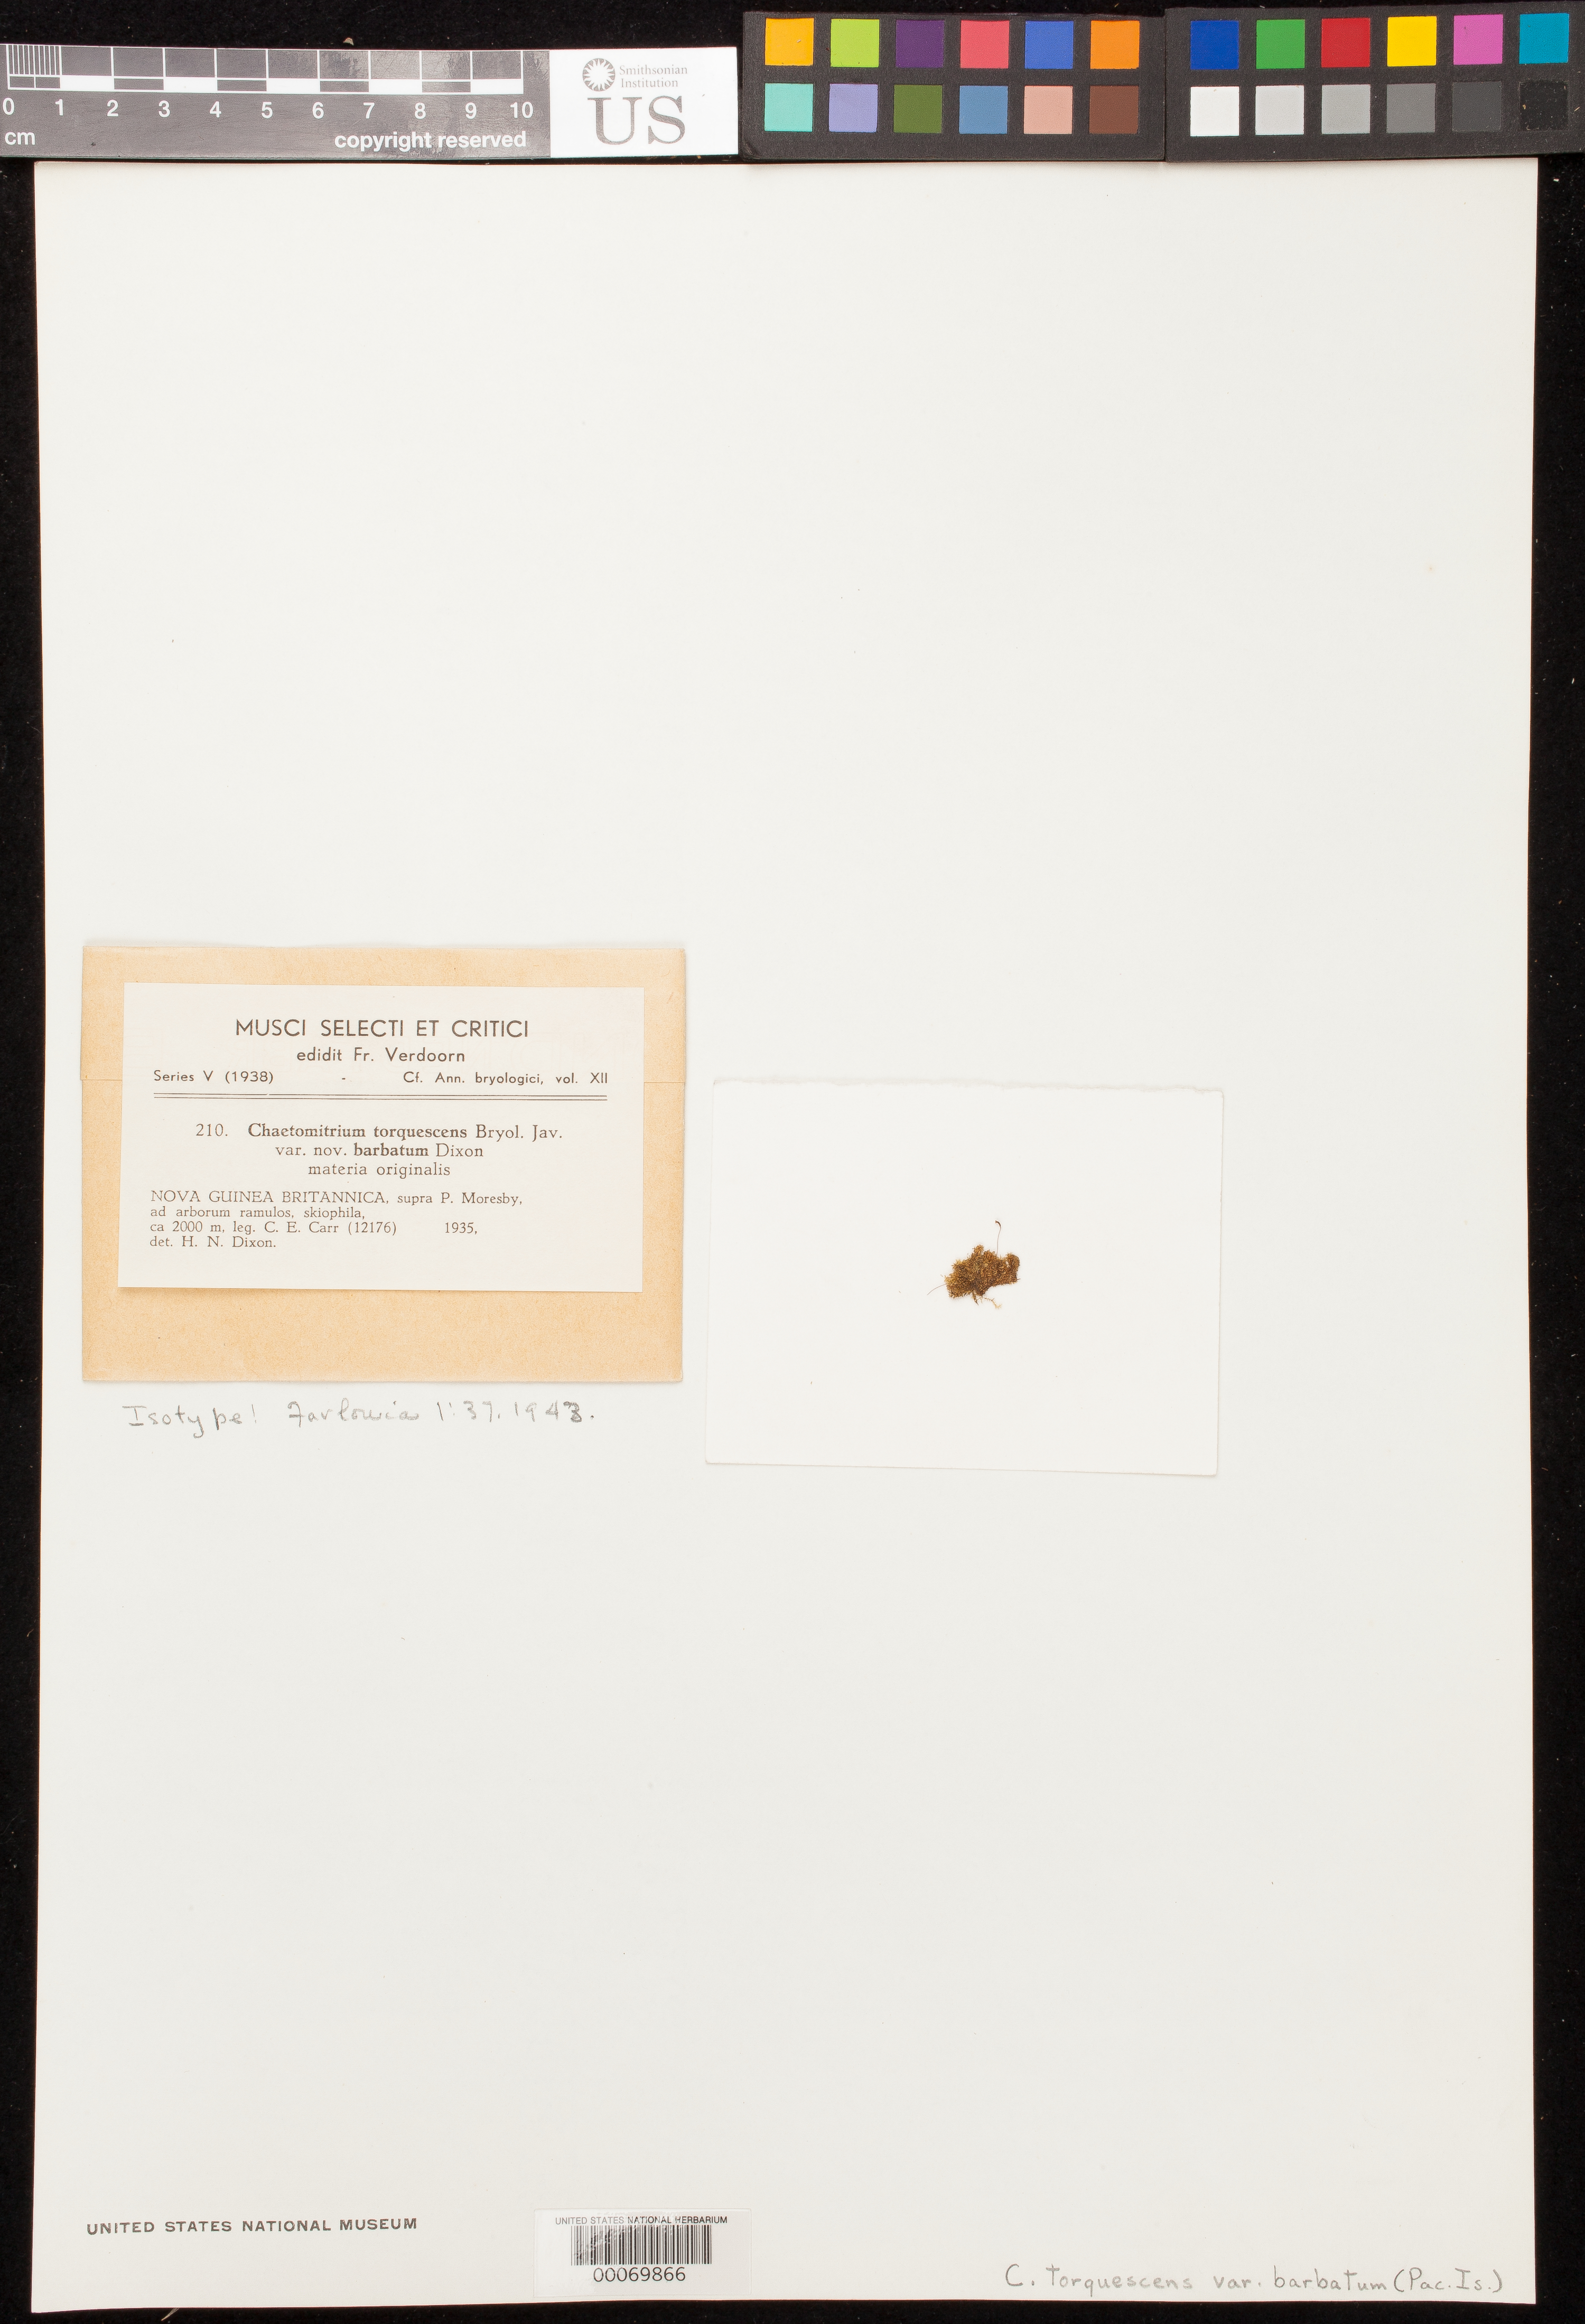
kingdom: Plantae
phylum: Bryophyta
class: Bryopsida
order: Hookeriales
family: Hookeriaceae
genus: Chaetomitrium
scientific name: Chaetomitrium torquescens var. barbatum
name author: Dixon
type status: Isotype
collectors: C. Carr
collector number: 12176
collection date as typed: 1935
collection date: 1935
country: Papua New Guinea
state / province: Central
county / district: Port Moresby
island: New Guinea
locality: P. Moresby.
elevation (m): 2000